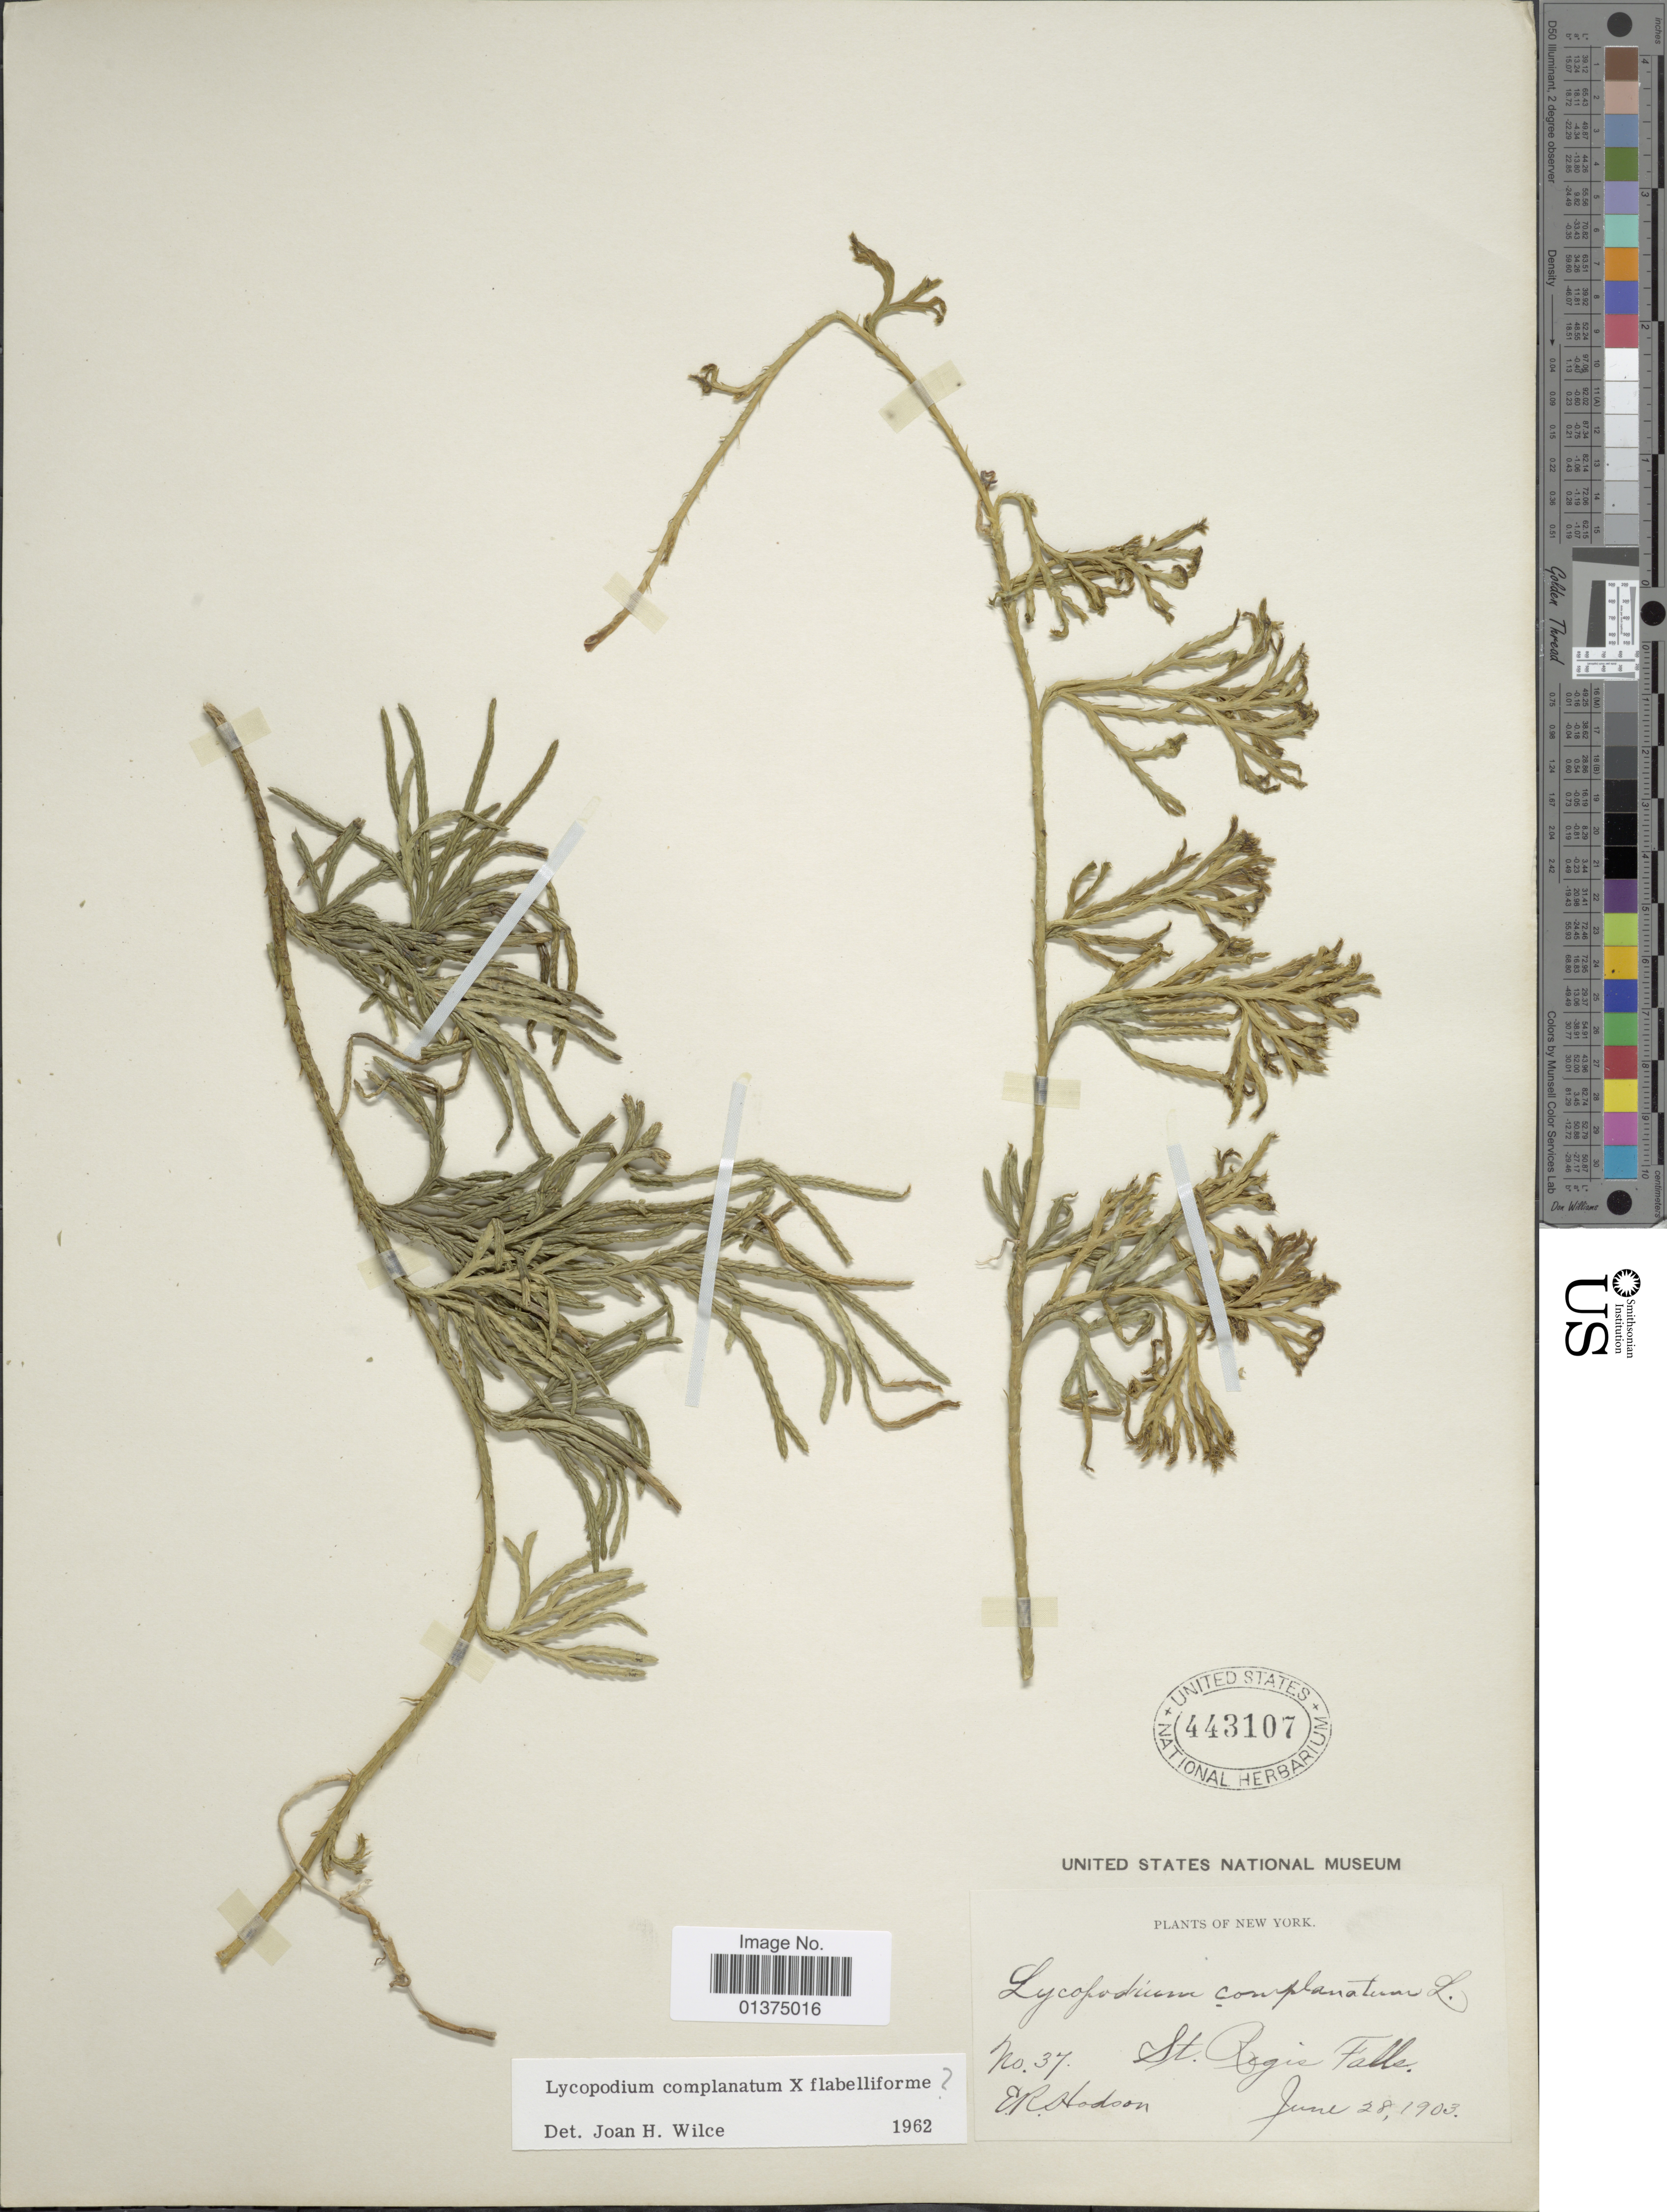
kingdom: Plantae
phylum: Tracheophyta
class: Lycopodiopsida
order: Lycopodiales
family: Lycopodiaceae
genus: Diphasiastrum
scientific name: Diphasiastrum digitatum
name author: (Dill. ex A. Braun) Holub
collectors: E. Hodson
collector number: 37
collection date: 1903-06-28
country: United States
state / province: New York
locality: St. Regis Falls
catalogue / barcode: US 443107